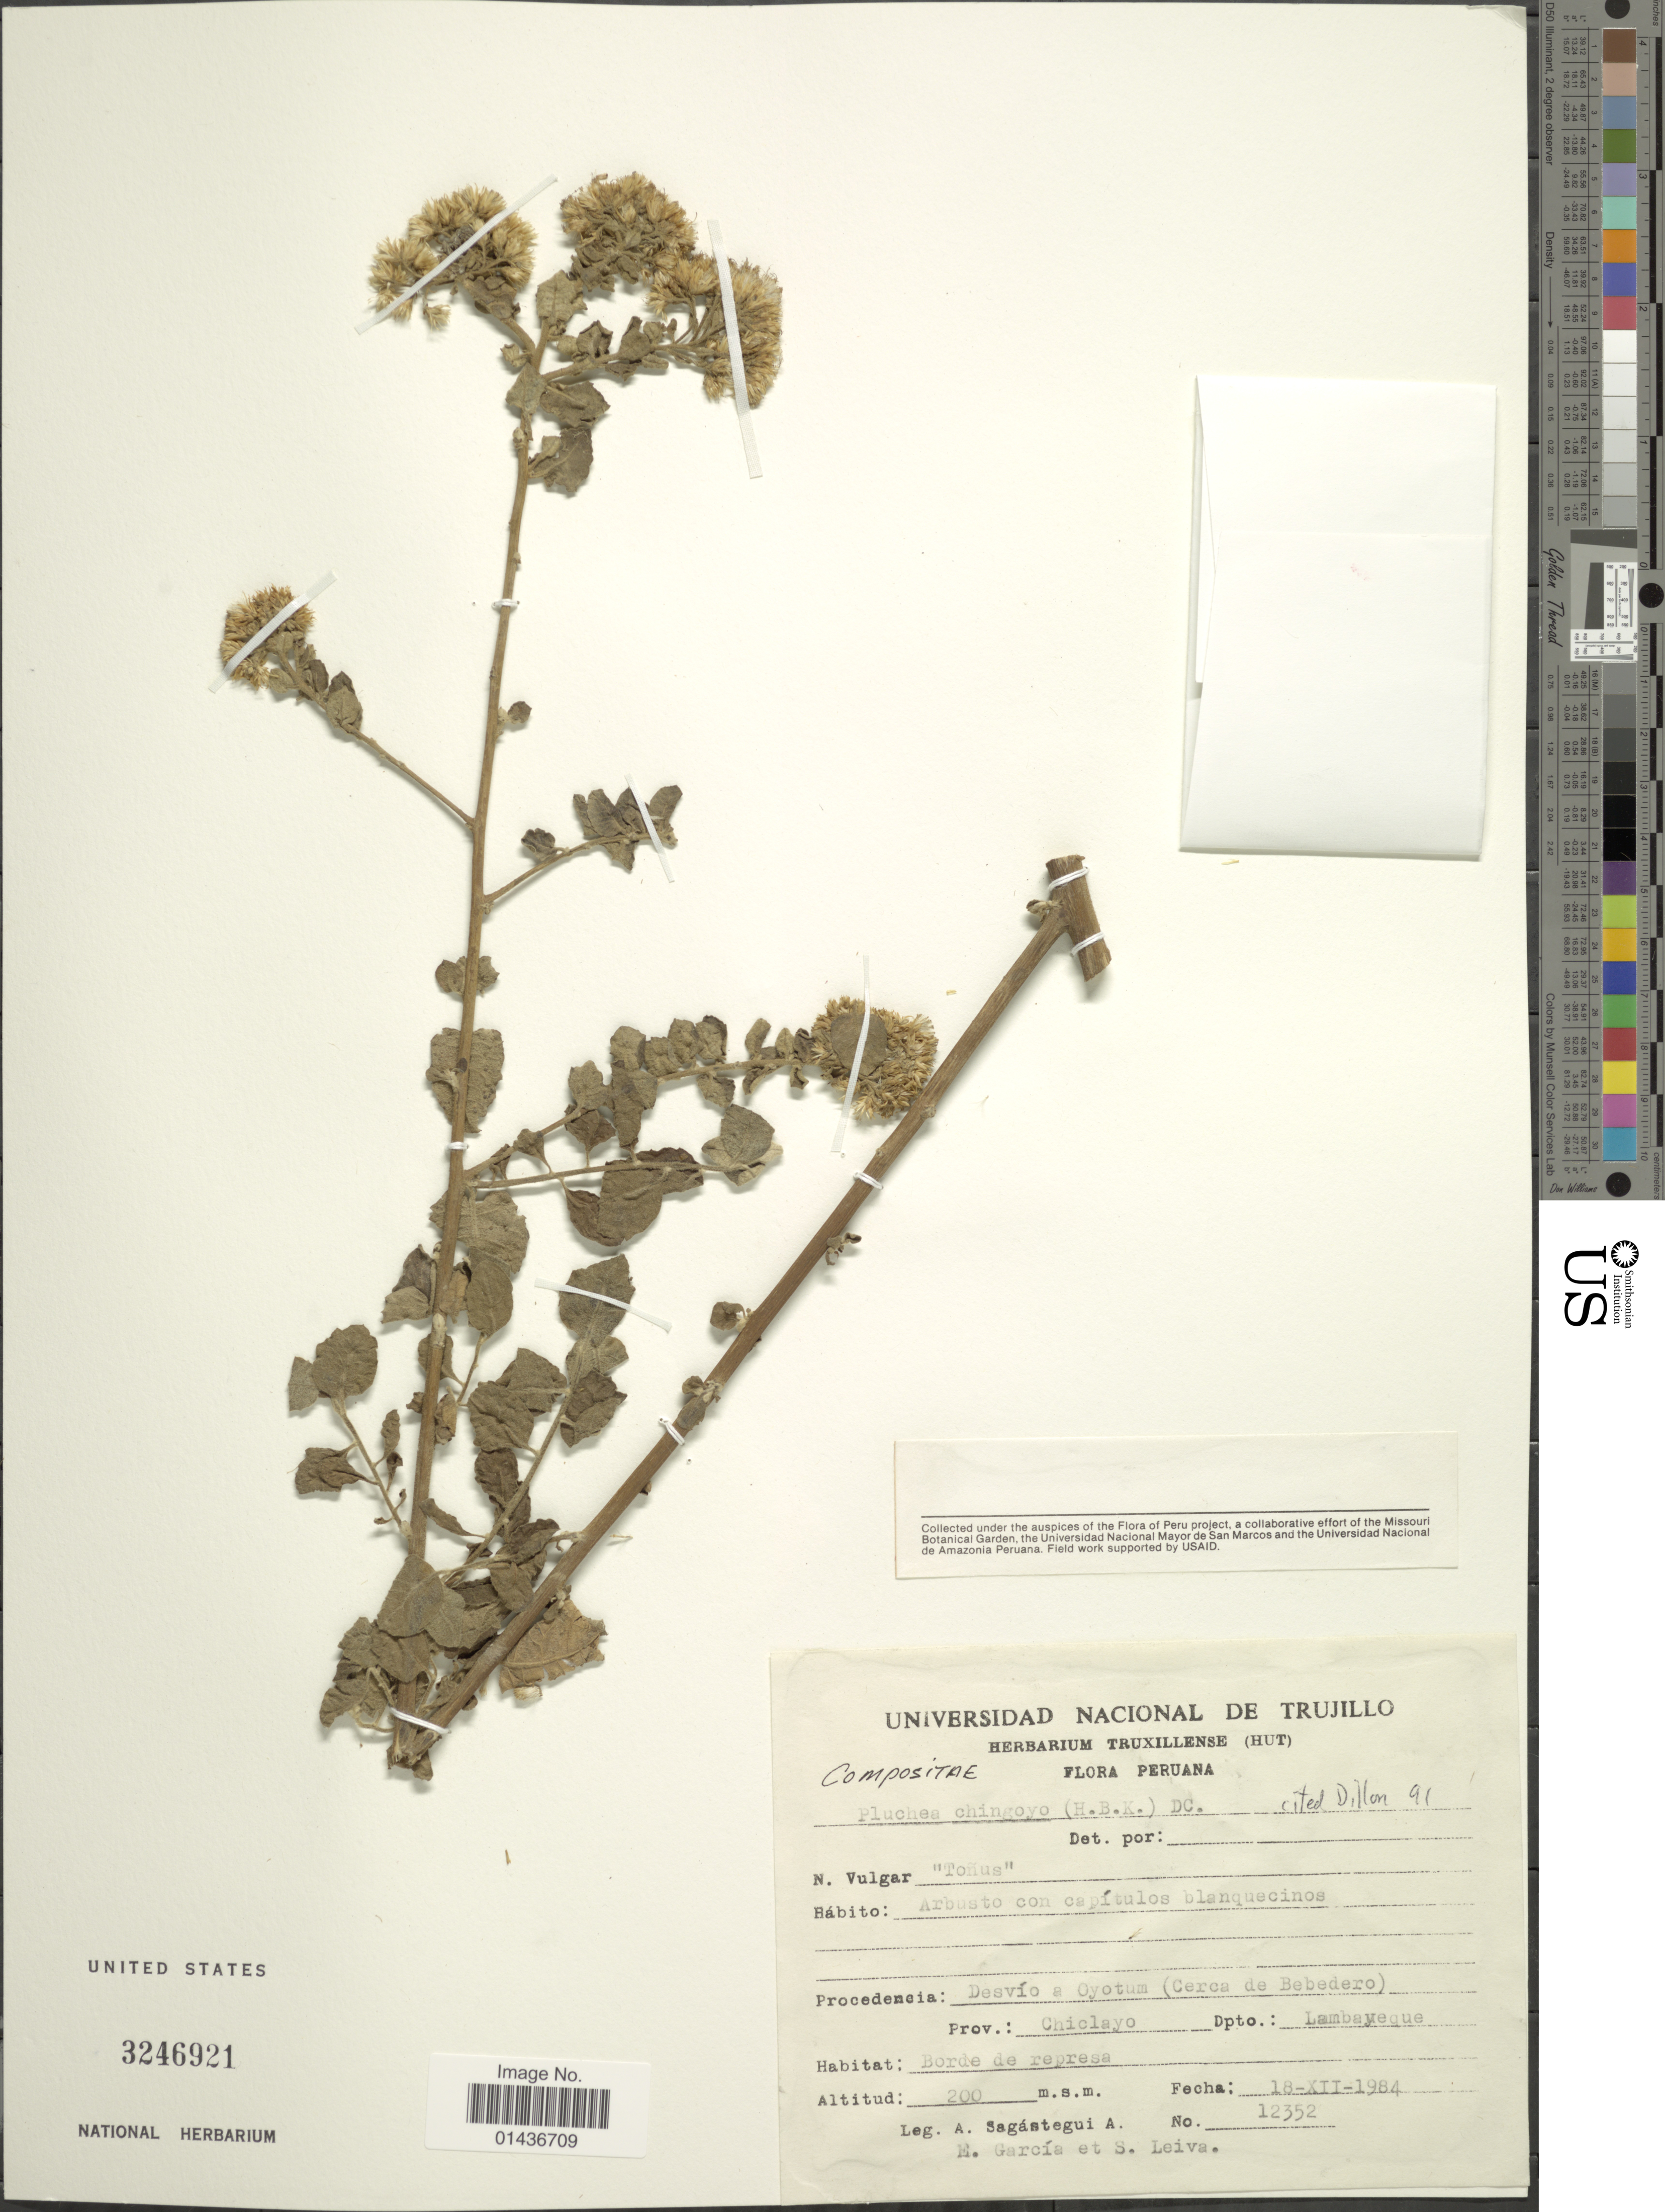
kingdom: Plantae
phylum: Tracheophyta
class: Magnoliopsida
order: Asterales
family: Asteraceae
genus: Pluchea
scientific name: Pluchea chingoyo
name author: DC.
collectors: A. Sagástegui A., E. García & S. Leiva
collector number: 12352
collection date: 1984-12-18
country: Peru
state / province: Lambayeque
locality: Procedencia: Desvio a Oyotum (Cerca de Bebedero), Prov. Chiclayo, Dpto.: Lambayeque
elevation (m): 200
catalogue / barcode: US 3246921